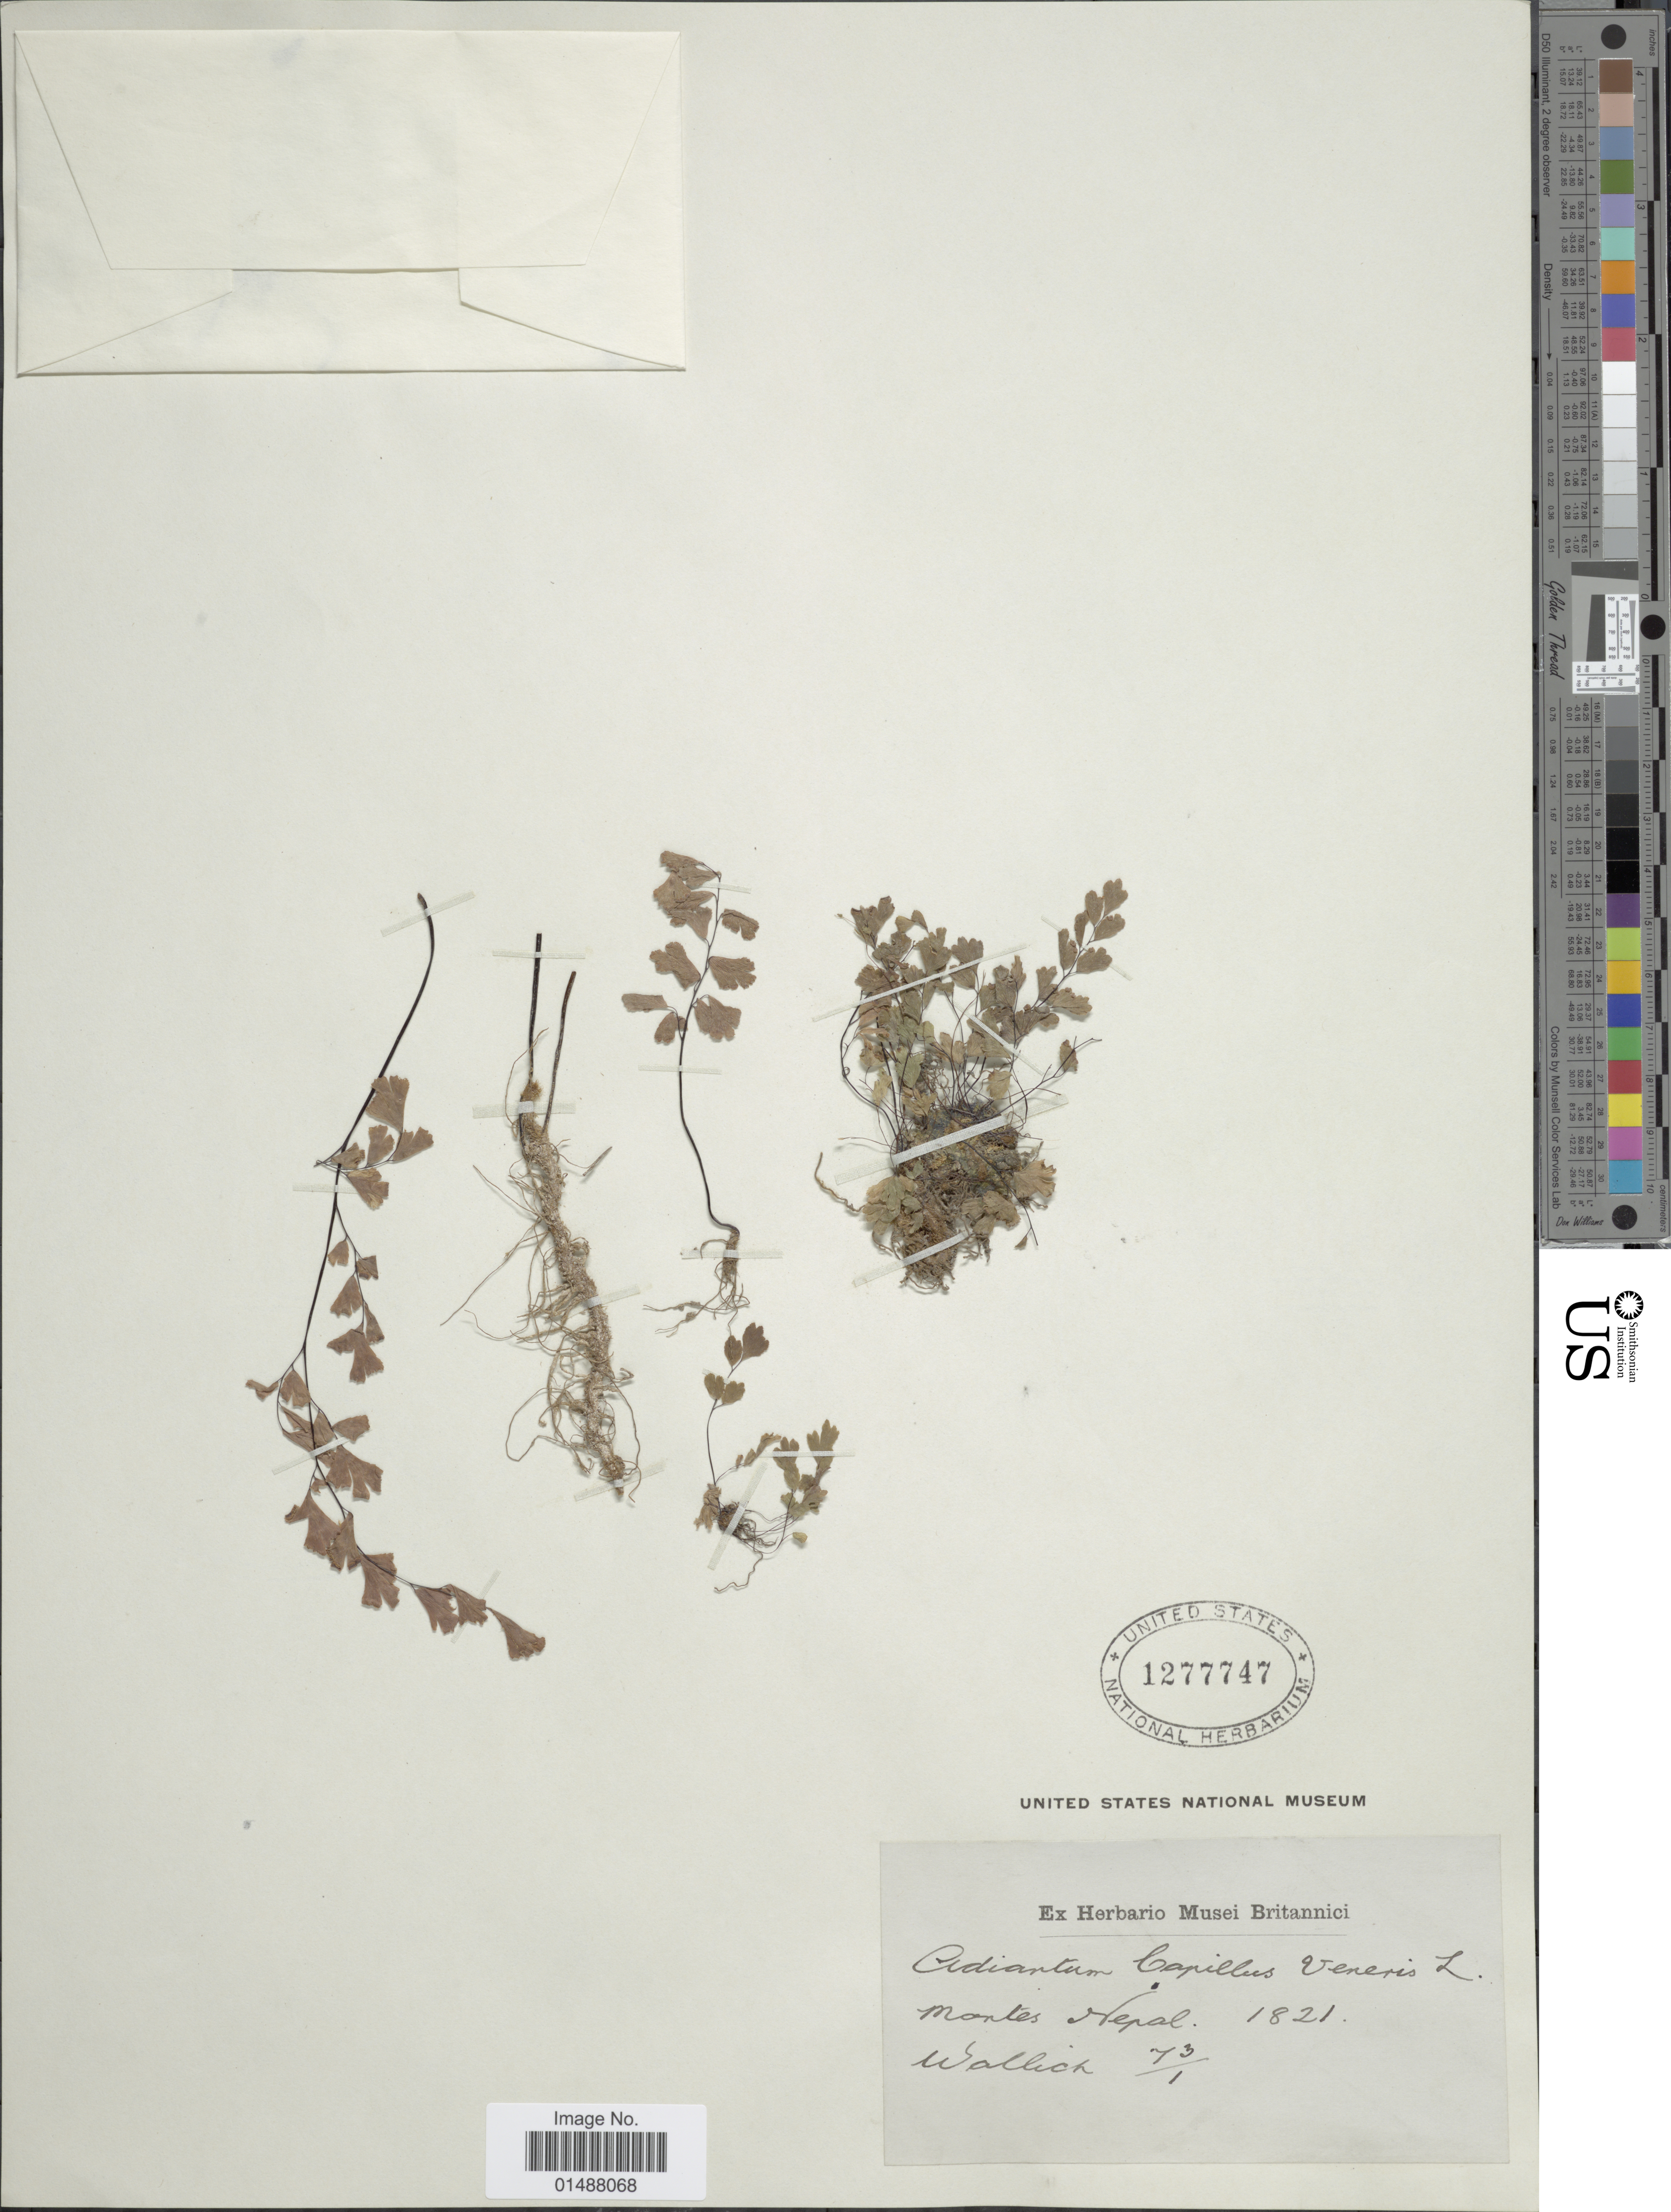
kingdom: Plantae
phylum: Tracheophyta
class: Polypodiopsida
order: Polypodiales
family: Pteridaceae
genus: Adiantum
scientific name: Adiantum capillus-veneris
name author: L.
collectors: -- Wallich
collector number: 73/1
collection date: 1821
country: Nepal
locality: Montes Nepal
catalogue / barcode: US 1277747